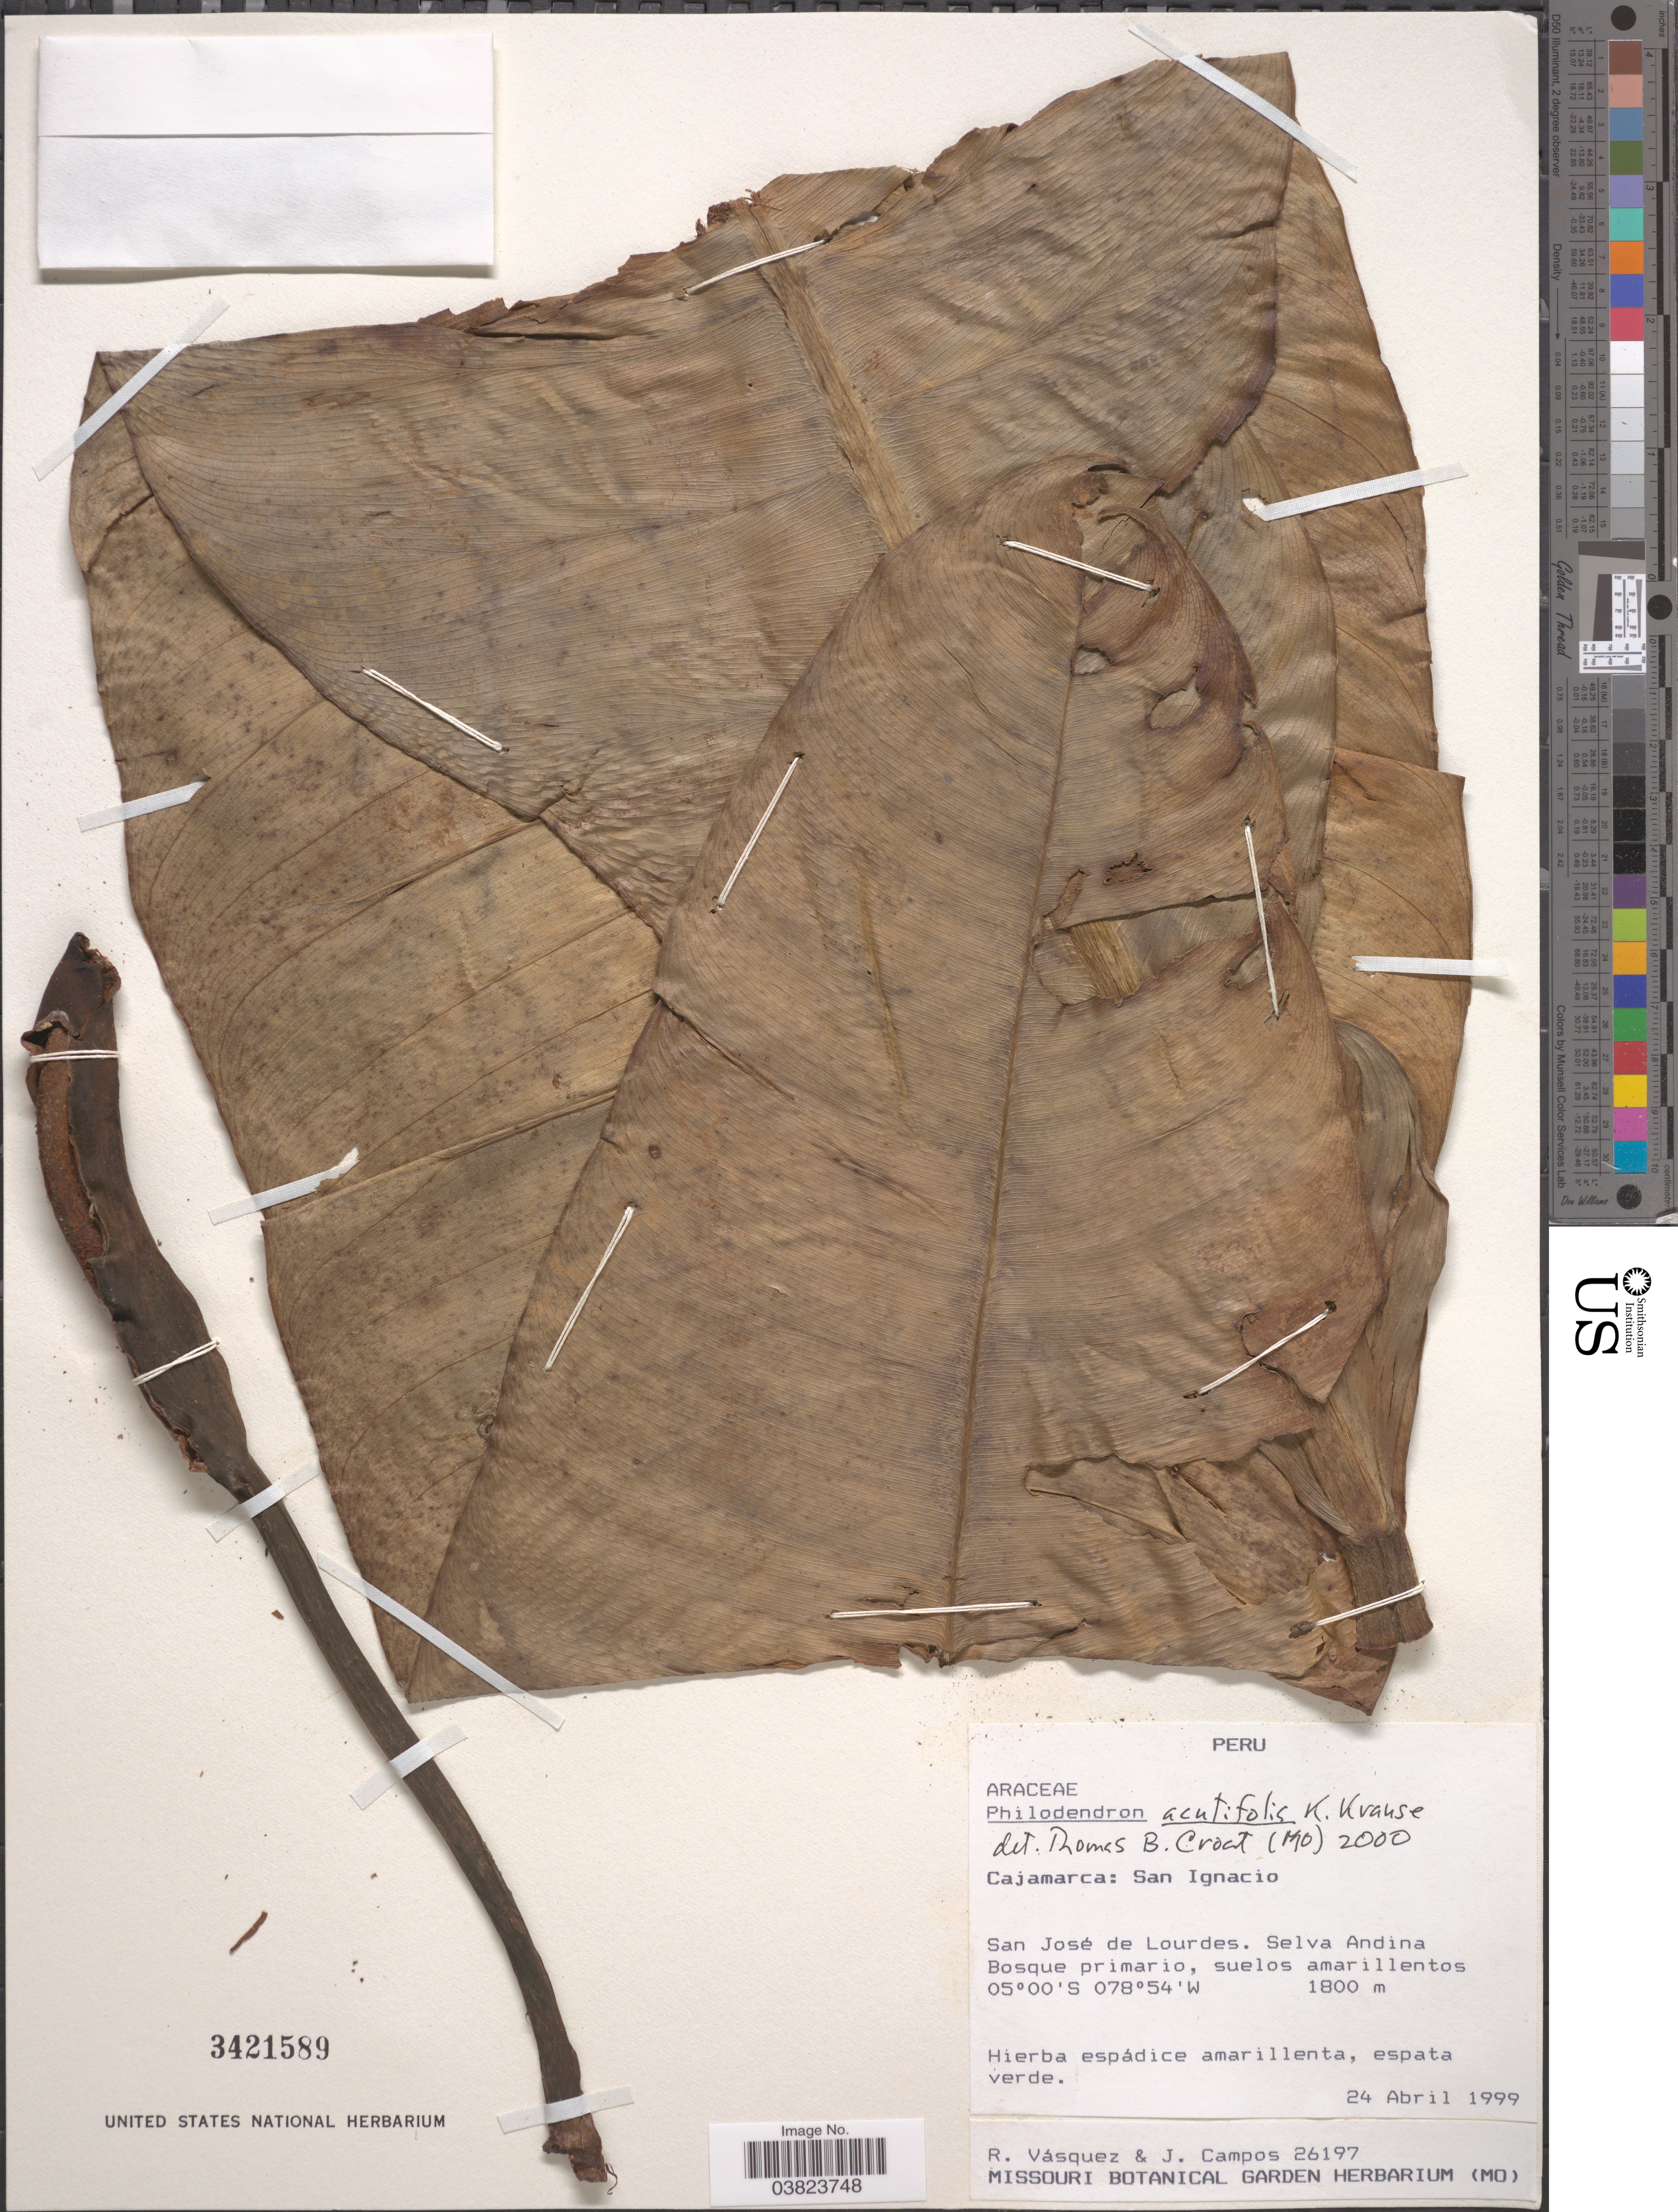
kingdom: Plantae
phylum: Tracheophyta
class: Liliopsida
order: Alismatales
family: Araceae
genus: Philodendron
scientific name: Philodendron acutifolium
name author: K. Krause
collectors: R. Vásquez & J. Campos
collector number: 26197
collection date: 1999-04-24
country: Peru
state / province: Cajamarca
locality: San Ignacio. San José de Lourdes. Selva Andina Bosque primario, suelos amarillentos.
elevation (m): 1800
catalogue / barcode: US 3421589